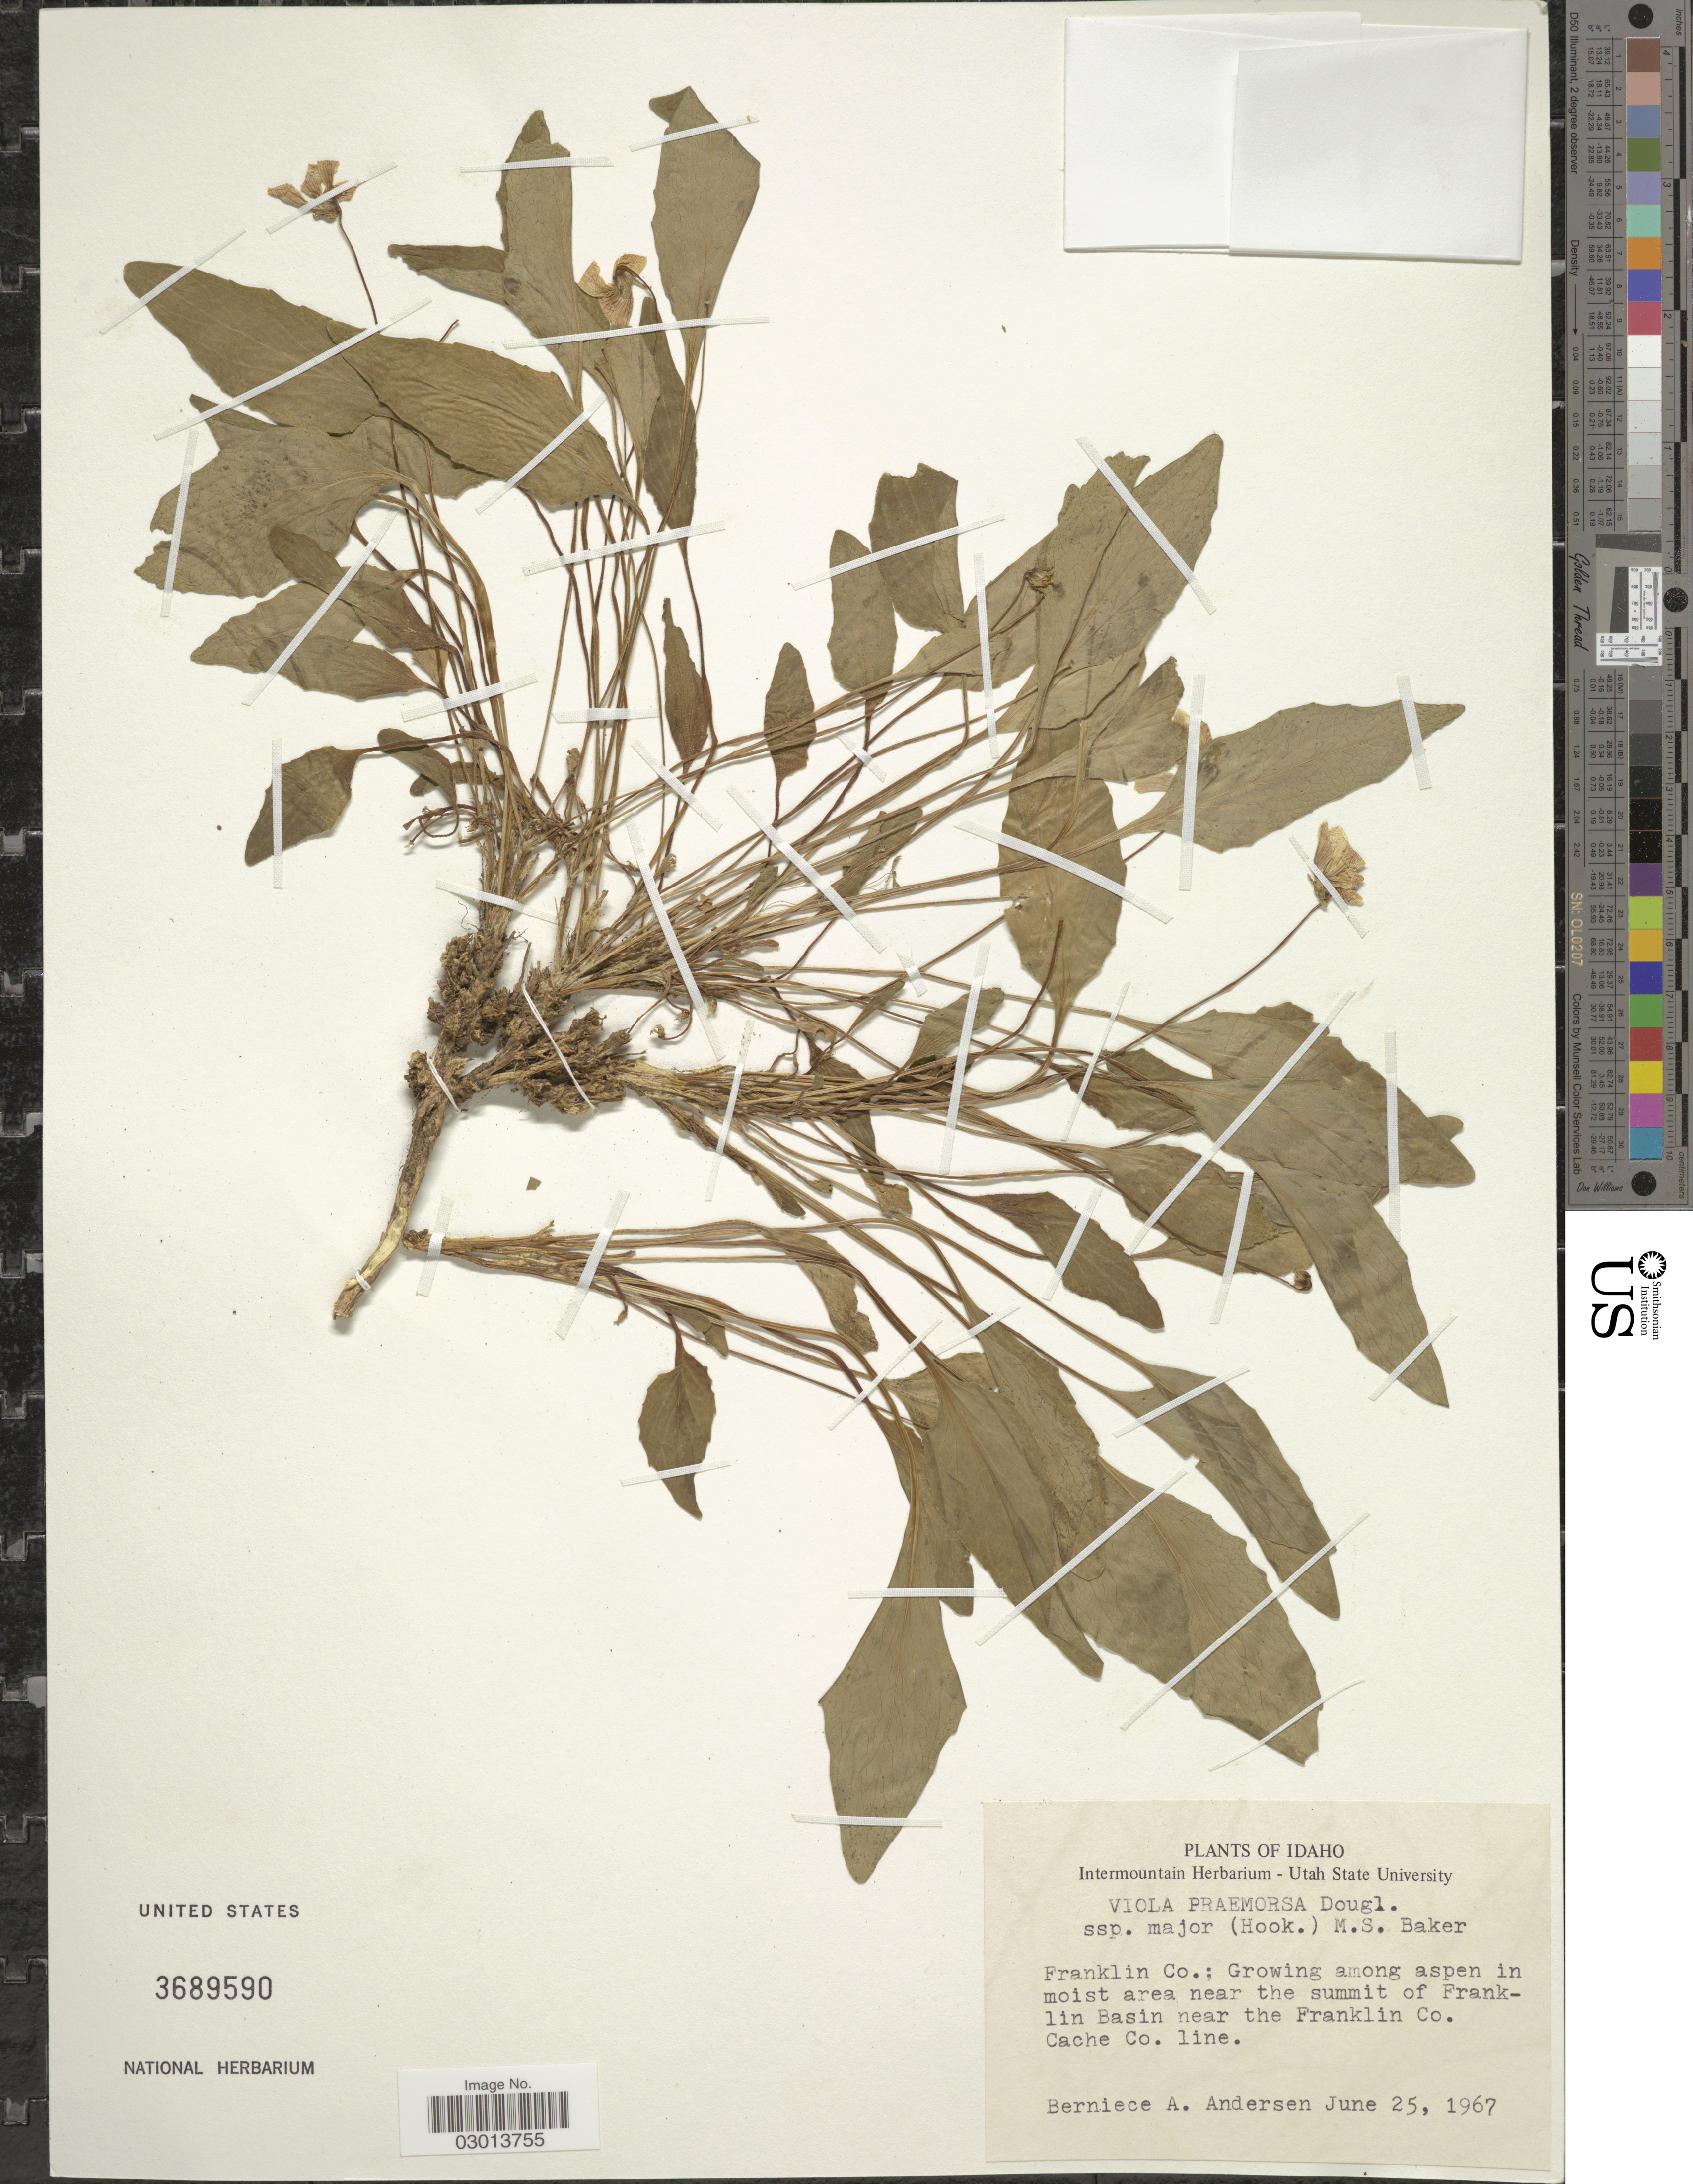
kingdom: Plantae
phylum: Tracheophyta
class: Magnoliopsida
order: Malpighiales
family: Violaceae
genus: Viola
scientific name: Viola praemorsa subsp. major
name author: (Hook.) M.S. Baker & Clausen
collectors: B. Andersen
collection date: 1967-06-25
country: United States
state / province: Idaho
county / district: Franklin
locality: Growing among aspen in moist area near the summit of Franklin Basin near the Franklin Co.-Cache Co. line.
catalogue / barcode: US 3689590